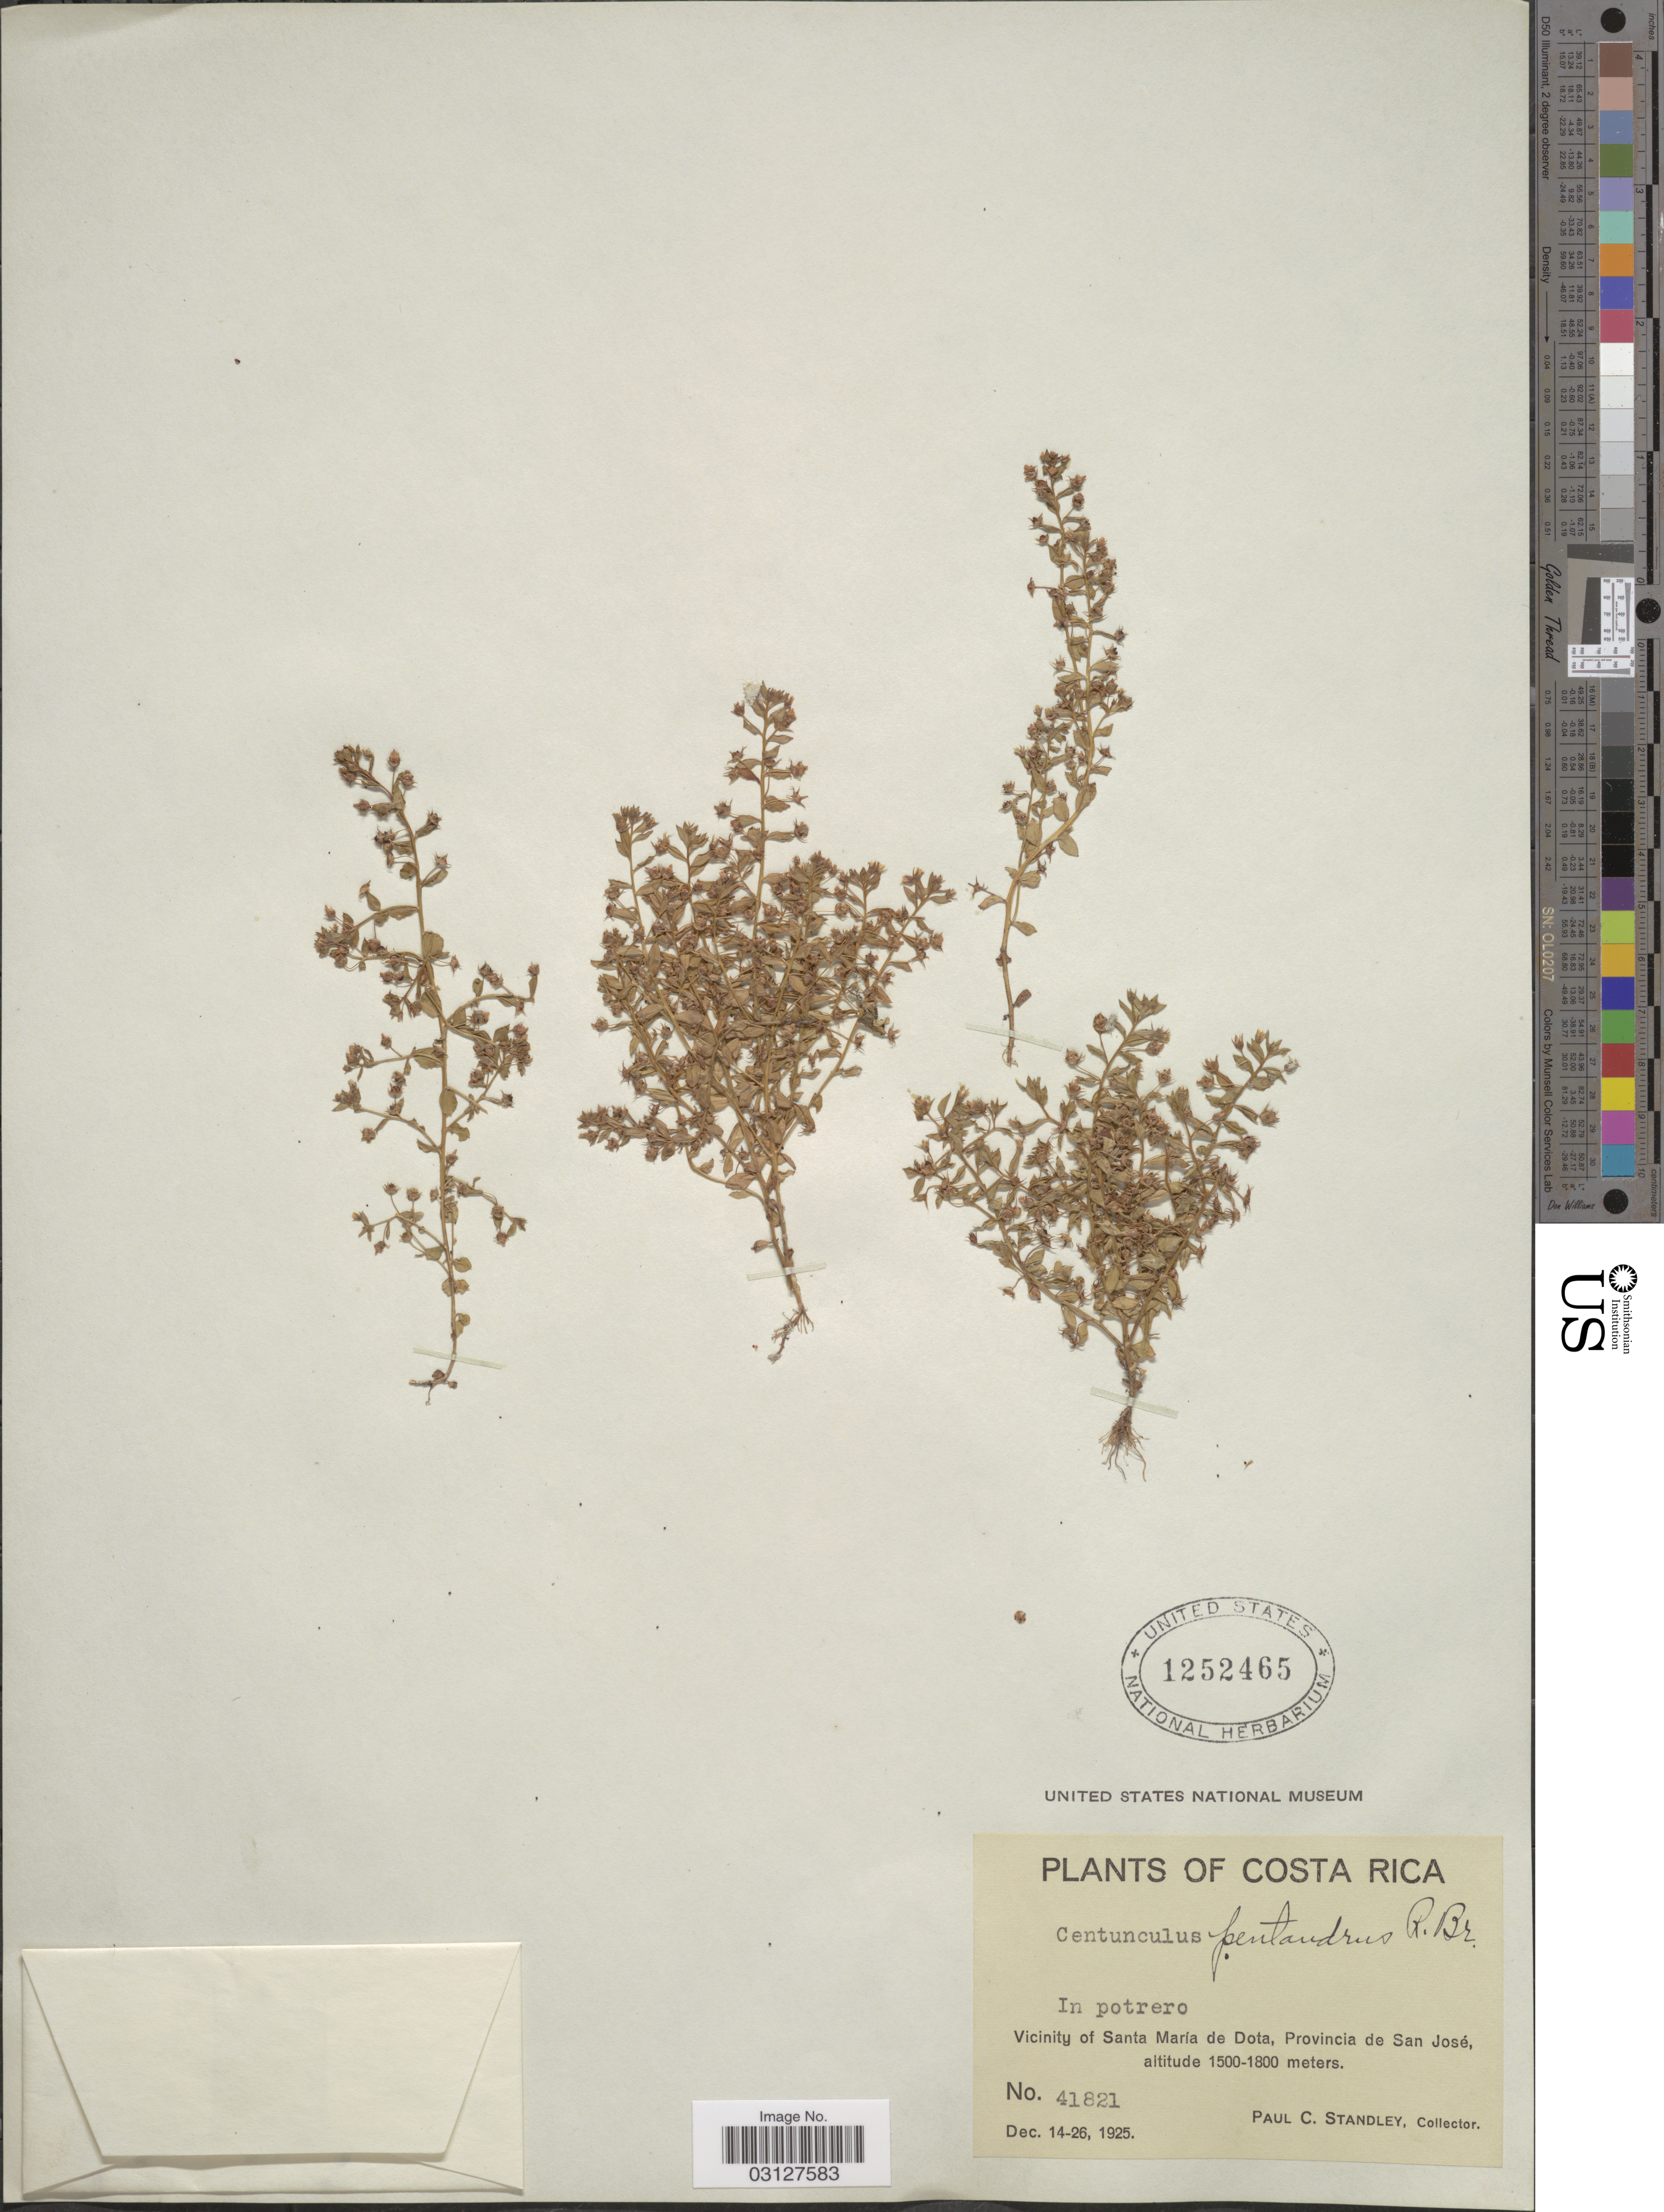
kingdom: Plantae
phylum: Tracheophyta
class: Magnoliopsida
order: Ericales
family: Primulaceae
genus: Anagallis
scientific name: Anagallis pumila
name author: Sw.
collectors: P. C. Standley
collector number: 41821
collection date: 1925-12-14/1925-12-26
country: Costa Rica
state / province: San José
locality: Vicinity of Santa María de Dota, Provincia de San José.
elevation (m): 1500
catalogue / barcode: US 1252465